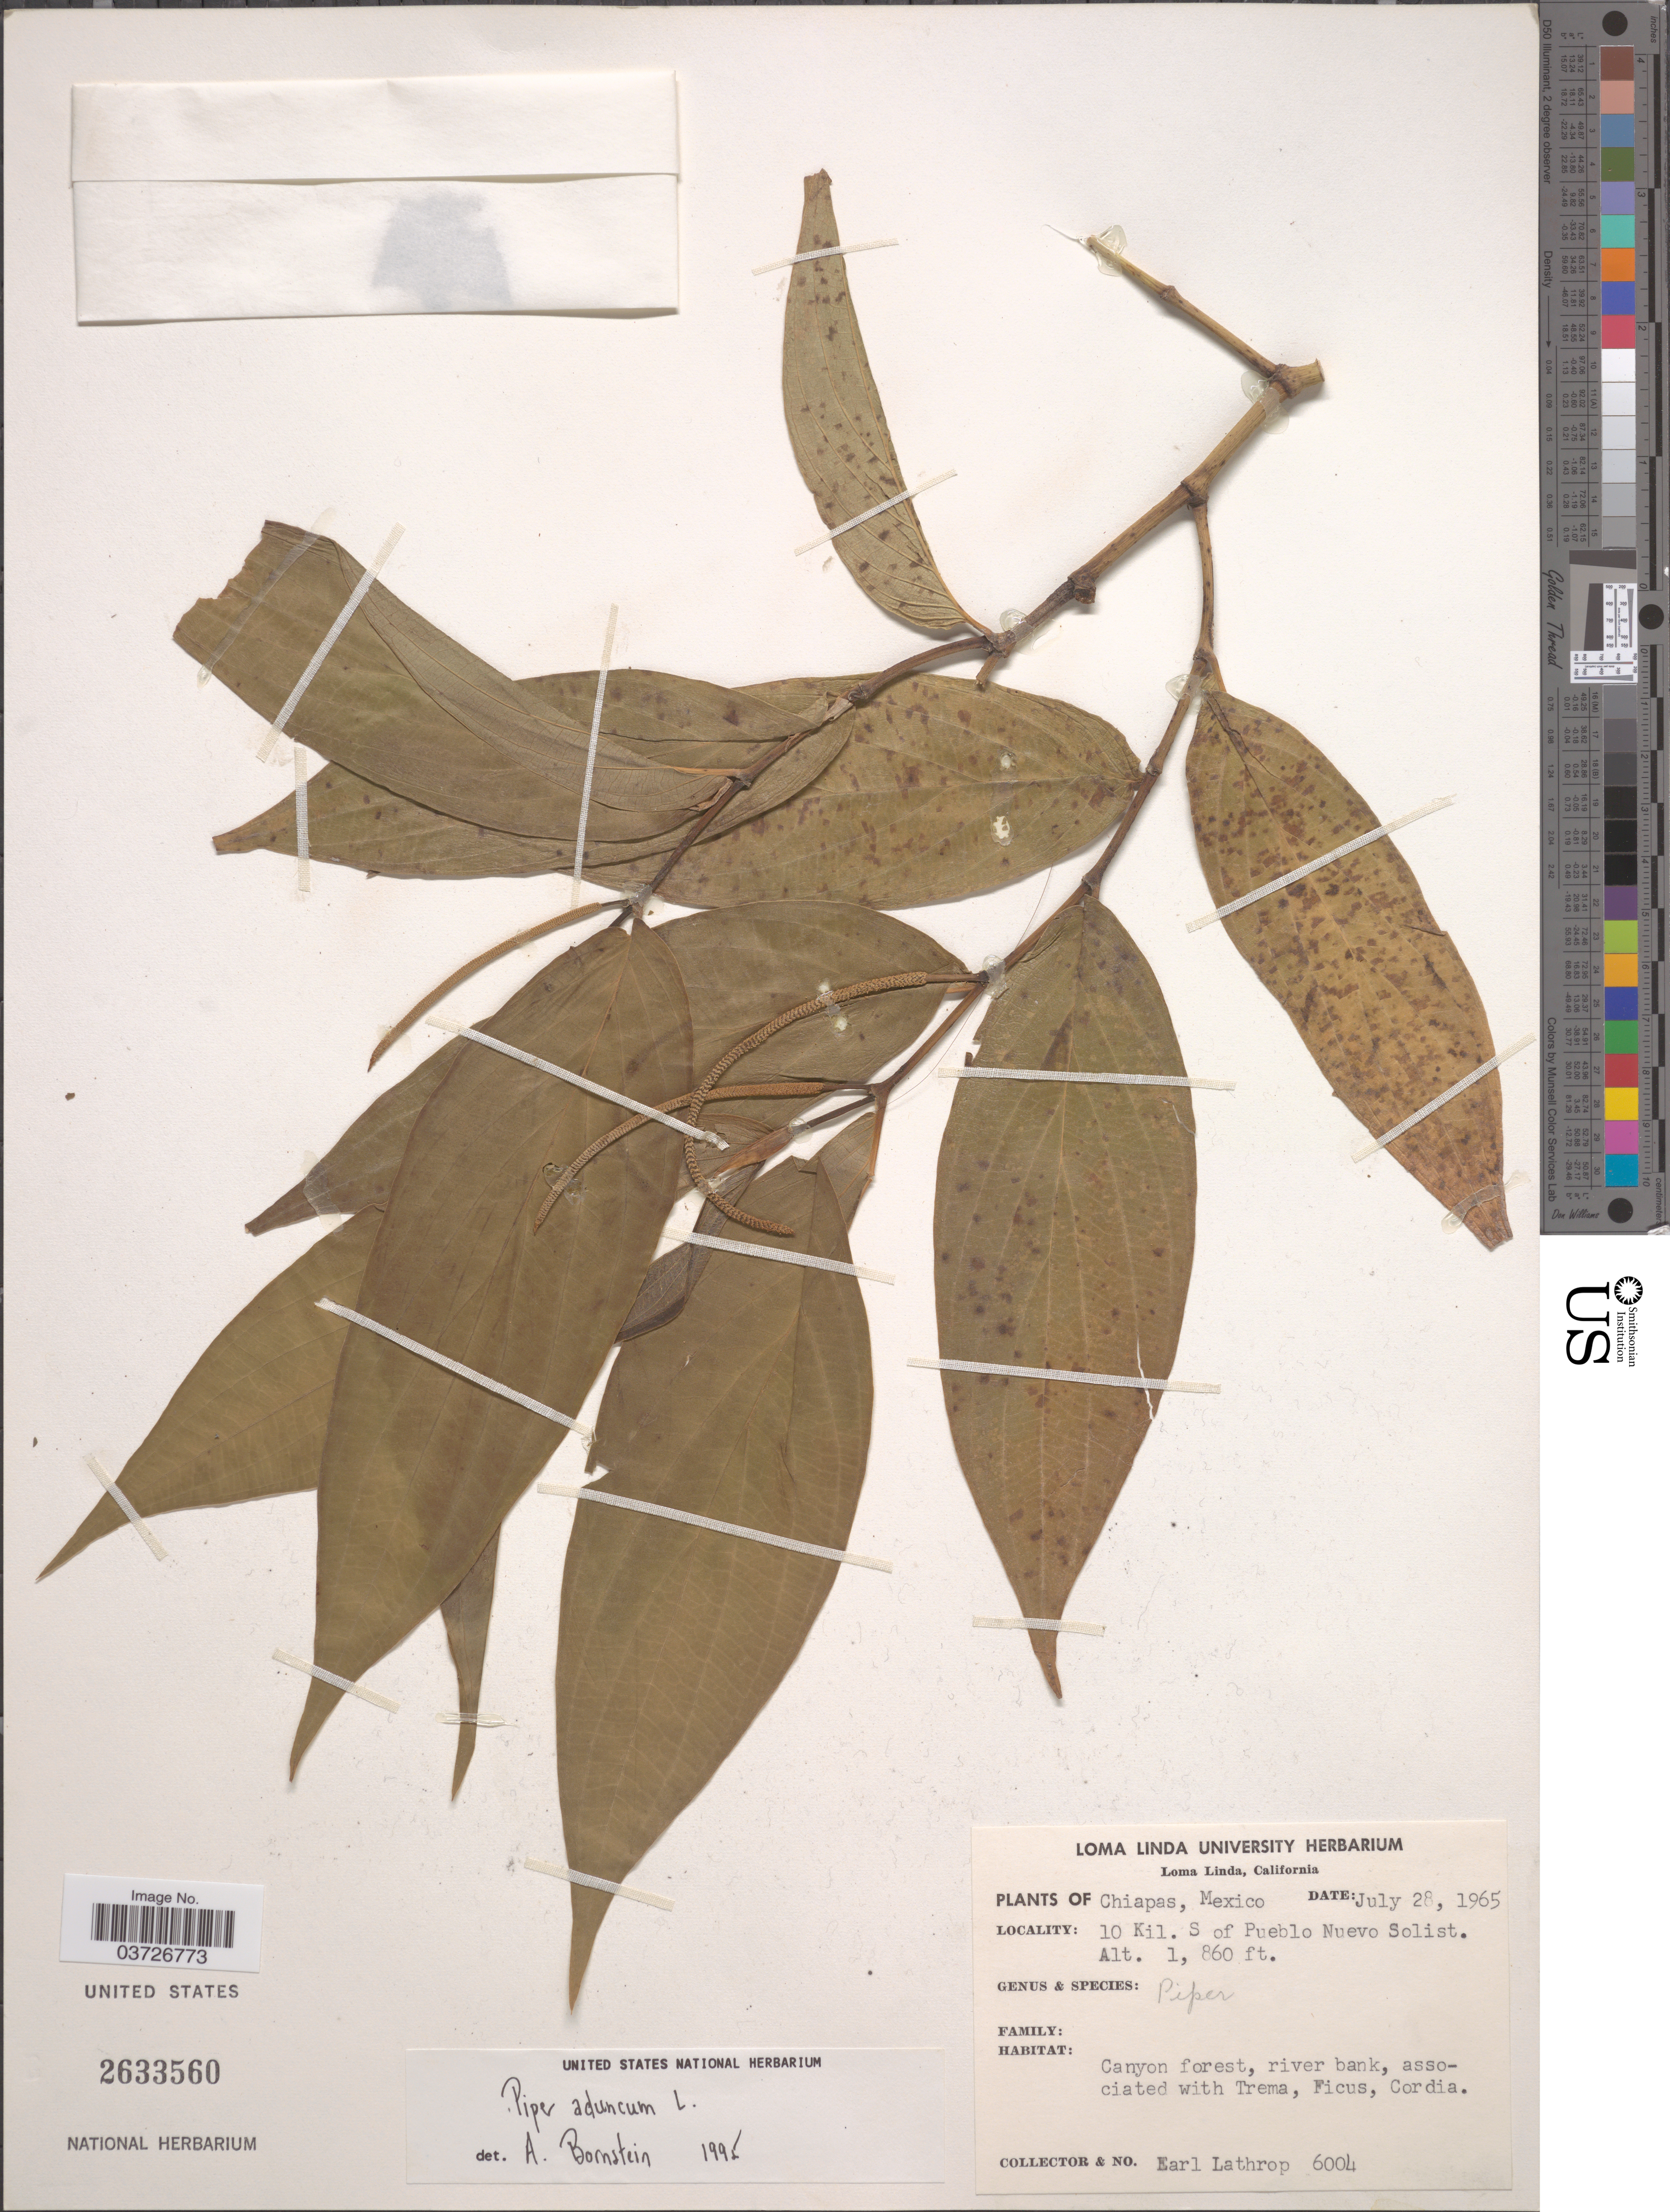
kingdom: Plantae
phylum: Tracheophyta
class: Magnoliopsida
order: Piperales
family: Piperaceae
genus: Piper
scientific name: Piper aduncum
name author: L.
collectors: E. W. Lathrop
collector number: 6004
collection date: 1965-07-28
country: Mexico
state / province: Chiapas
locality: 10 Kil. S of Pueblo Nuevo Solist.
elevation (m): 567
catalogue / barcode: US 2633560